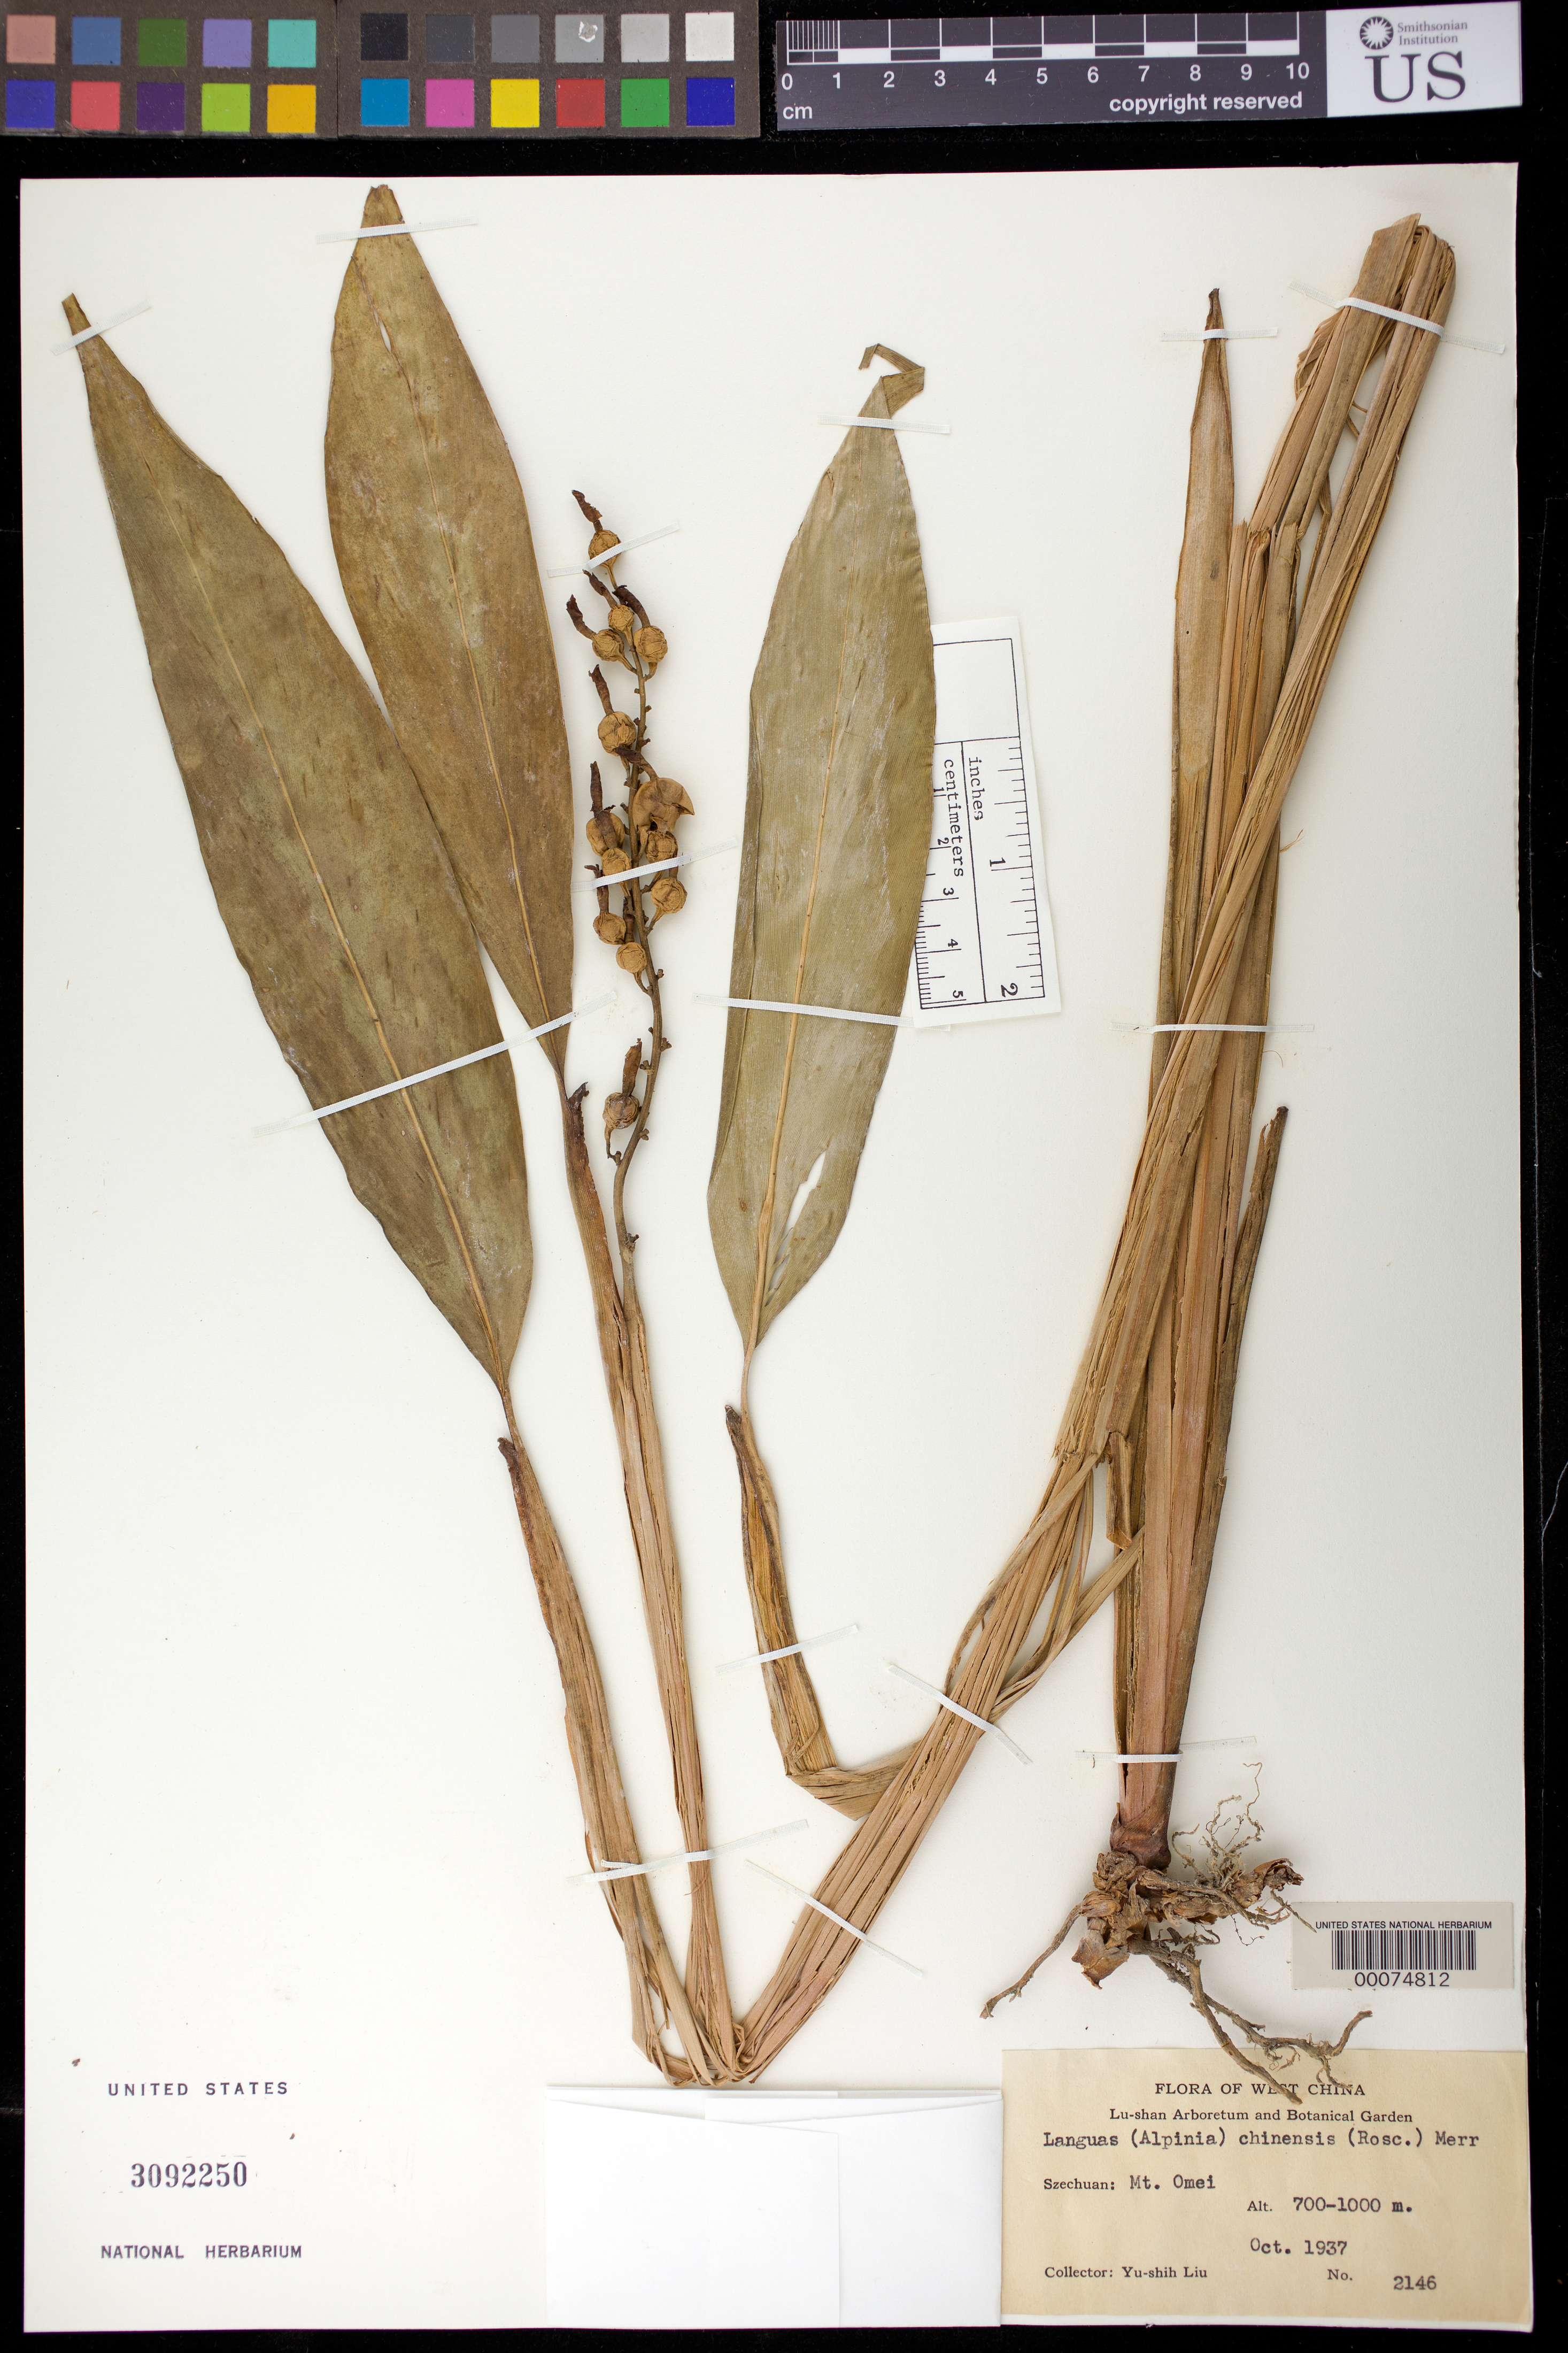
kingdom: Plantae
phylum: Tracheophyta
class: Liliopsida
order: Zingiberales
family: Zingiberaceae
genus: Alpinia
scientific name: Alpinia chinensis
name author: (Retz.) Roscoe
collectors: Y.-S. Liu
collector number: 2146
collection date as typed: Oct 1937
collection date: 1937-10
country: China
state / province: Sichuan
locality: Mt. omei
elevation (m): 700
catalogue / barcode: US 3092250